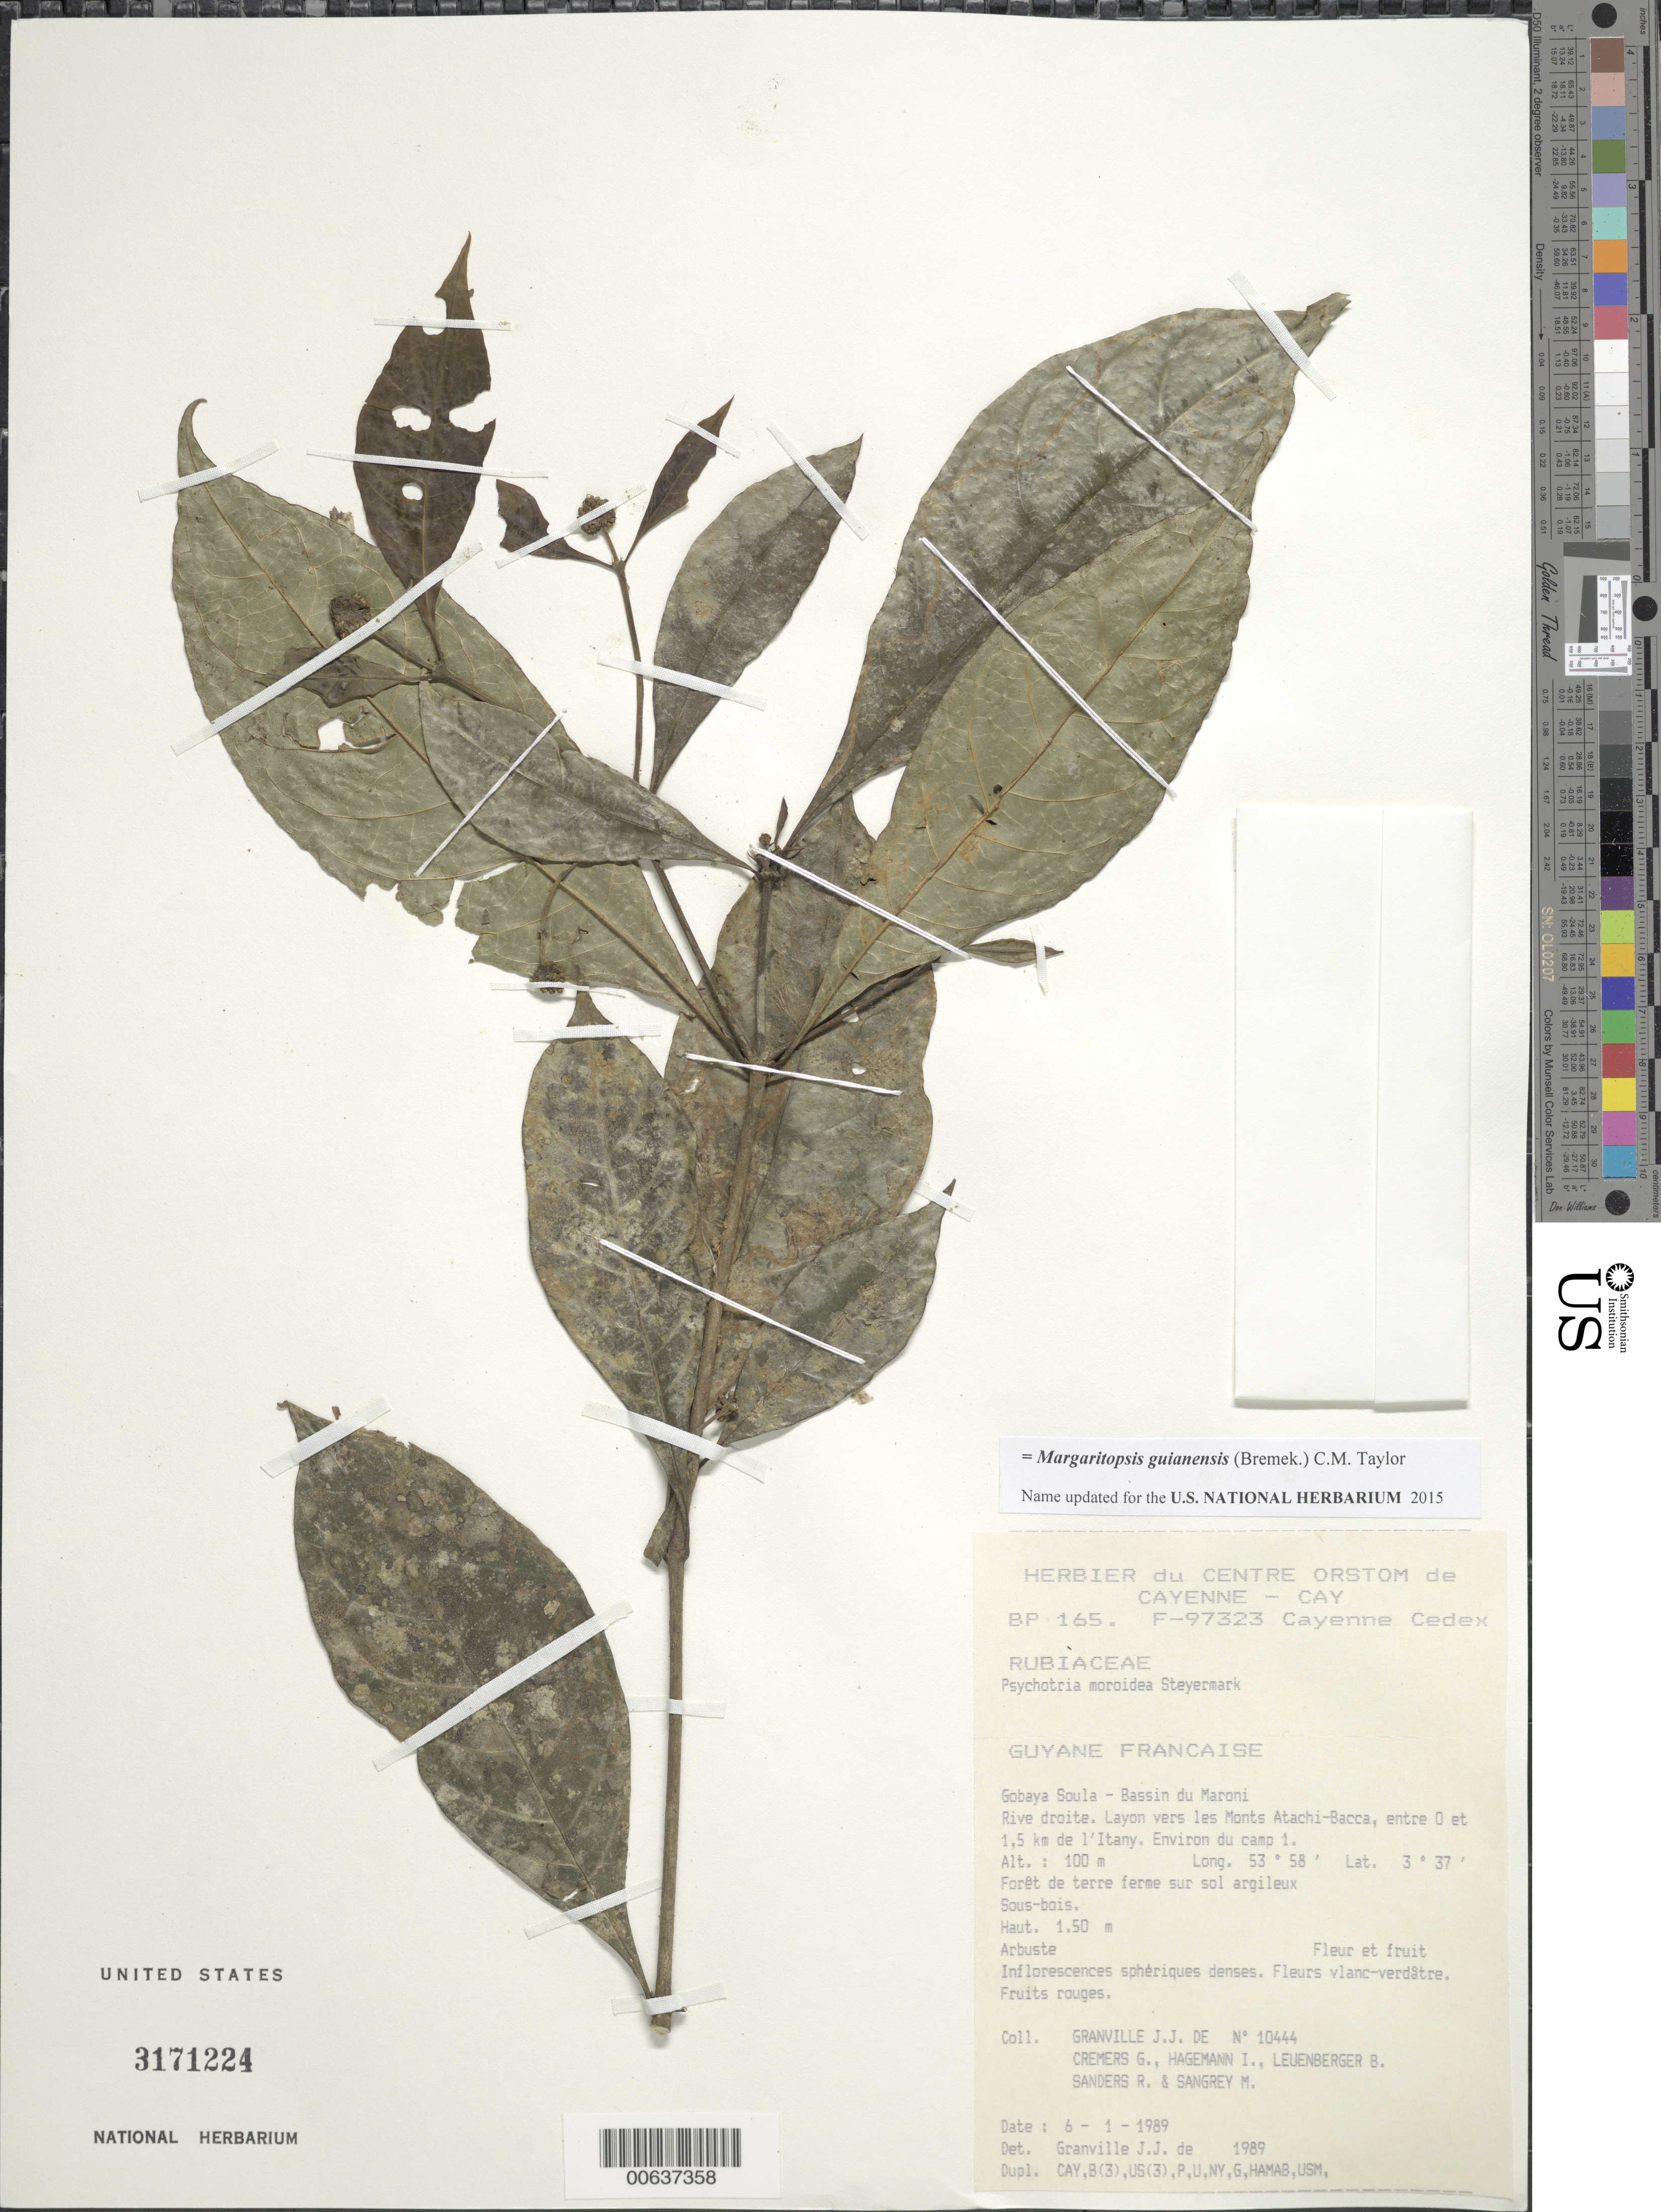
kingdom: Plantae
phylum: Tracheophyta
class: Magnoliopsida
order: Gentianales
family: Rubiaceae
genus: Psychotria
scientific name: Psychotria moroidea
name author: Steyerm.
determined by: Granville, J. J. de, (CAY), Institut de Recherche pour le Developpement (IRD) (FRENCH GUIANA)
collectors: J.-J. de Granville, G. Cremers, J. Hagemann, B. E. Leuenberger & M. S. Sangrey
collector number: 10444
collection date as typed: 6-Jan-89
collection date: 1989-01-06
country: French Guiana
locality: Gobaya Soula, Bassin du Maroni. Rive droit. Layon vers les Monts Atachi-Bacca, entre 0 et 1.5km de l'Itany. Environ du camp 1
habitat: Foret de terre ferme sur sol argileux. Sous-bois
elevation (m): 100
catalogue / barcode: US 3171224